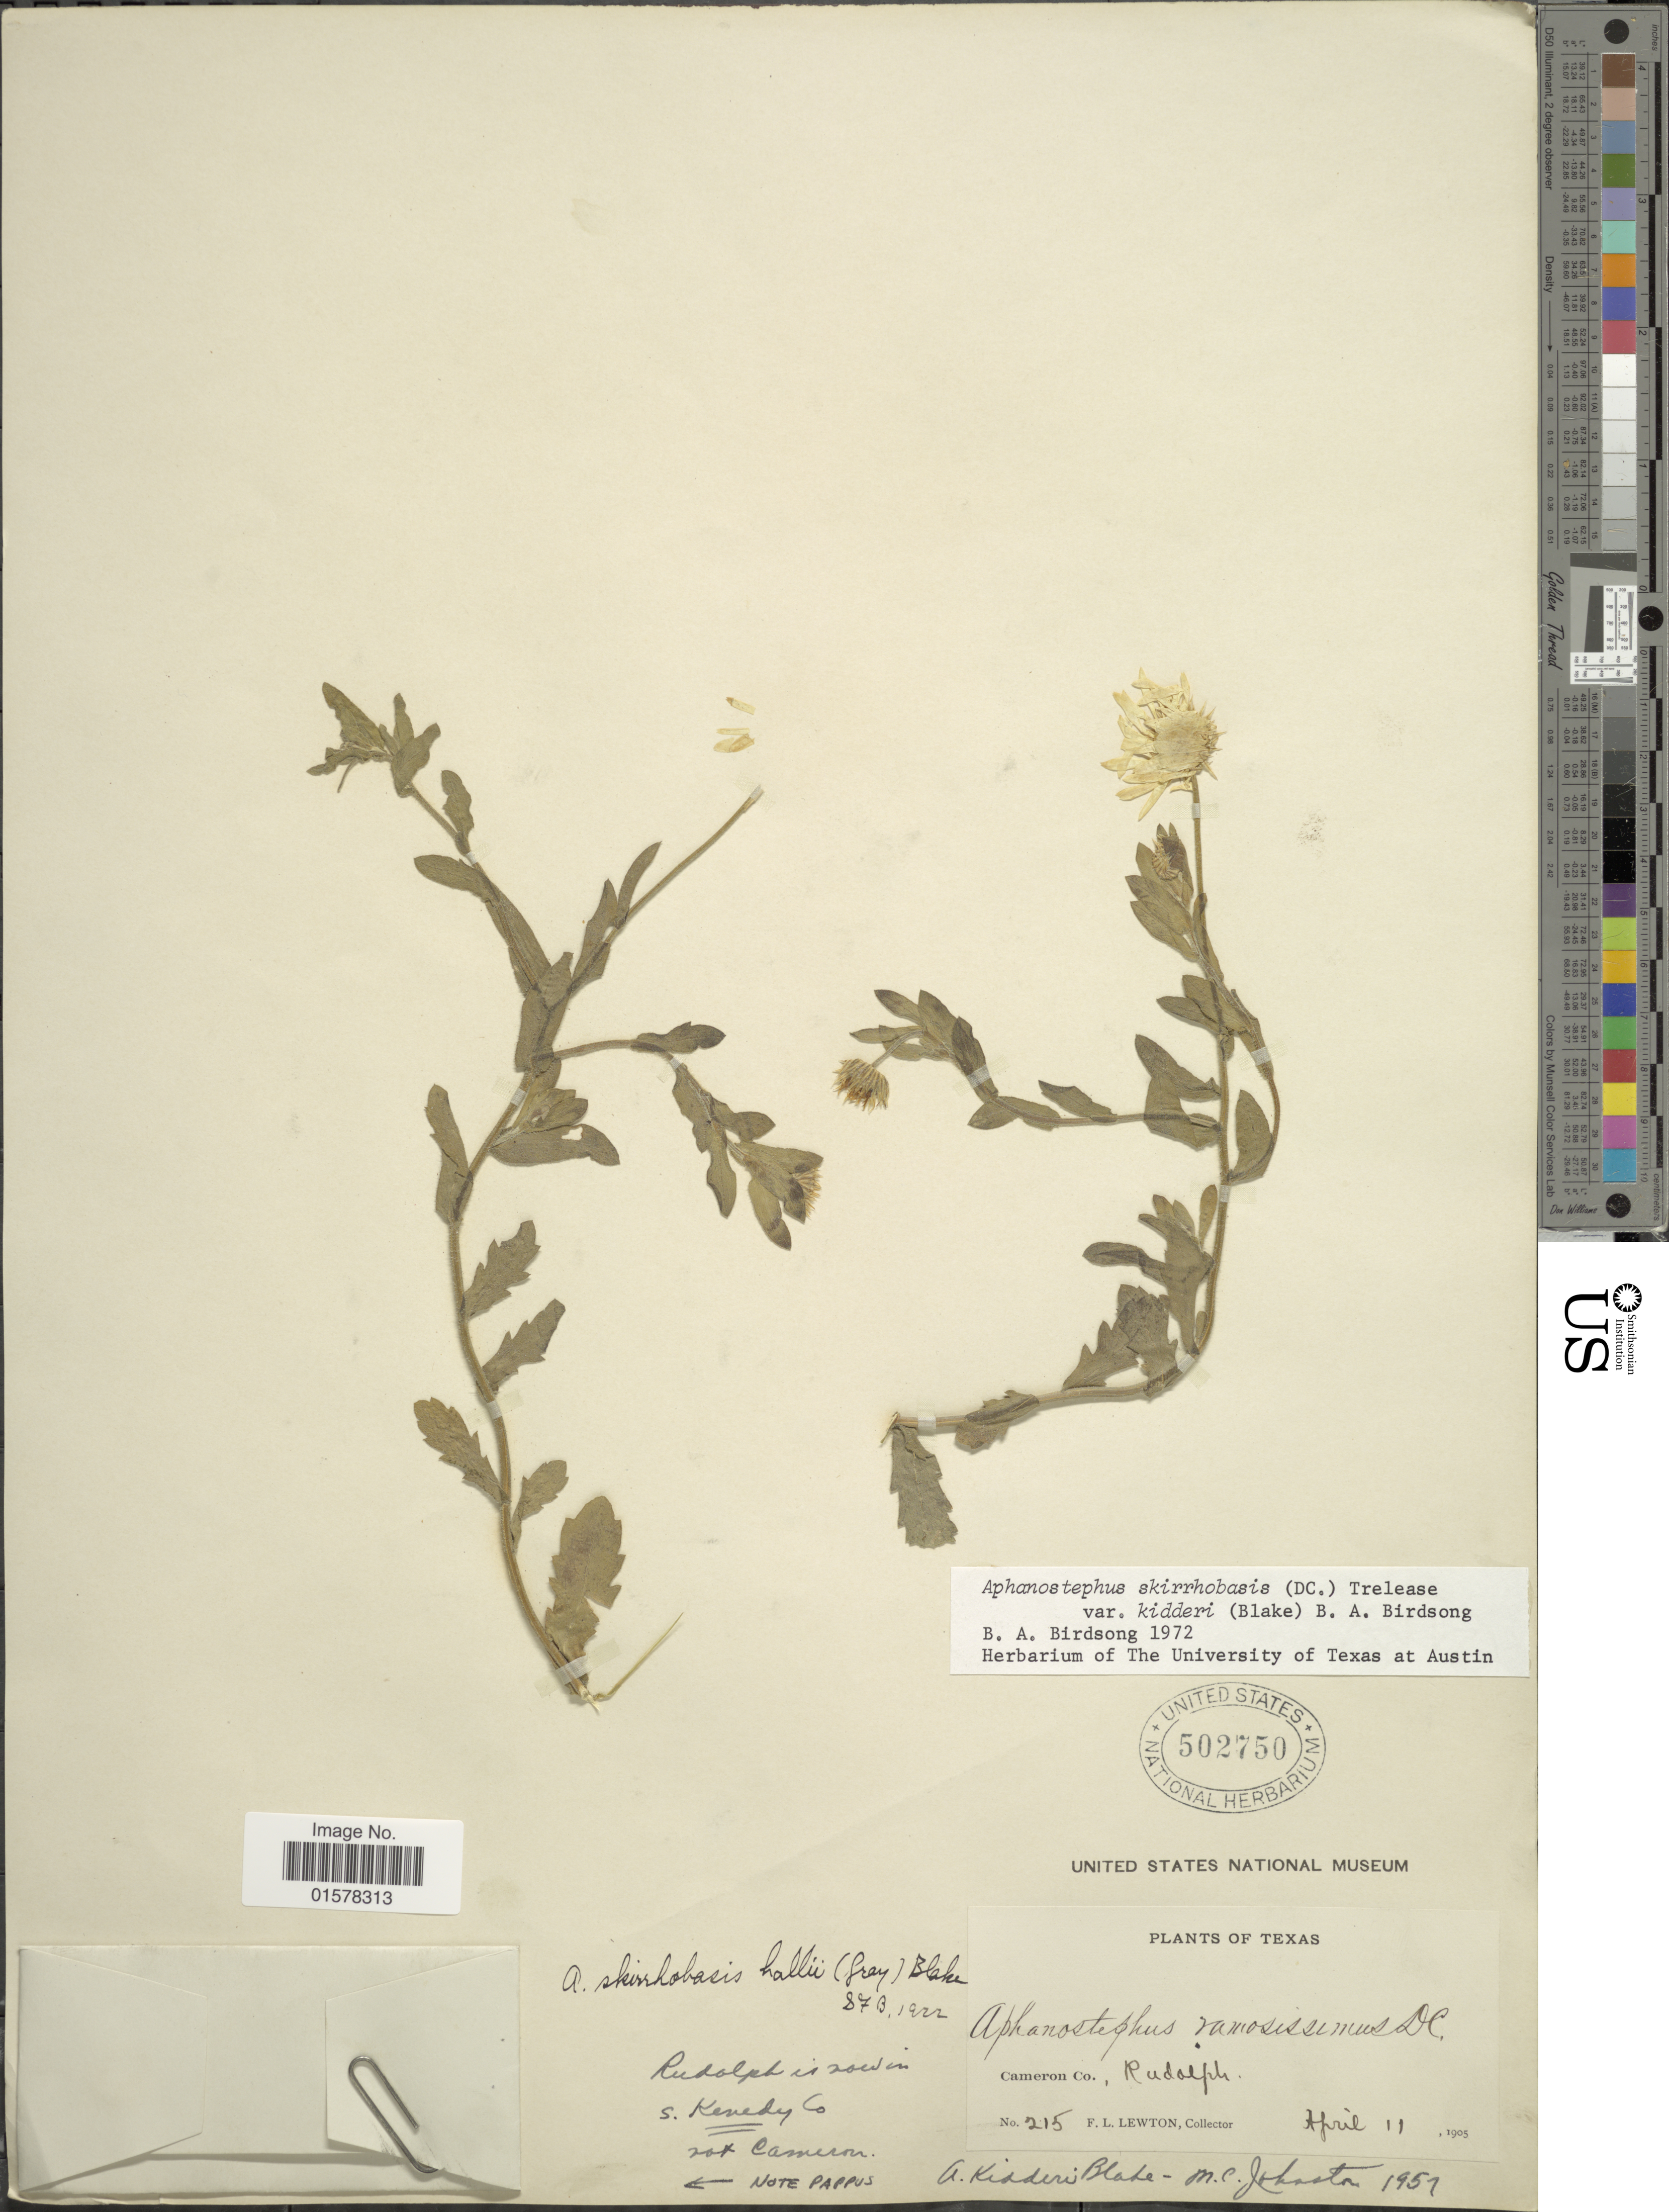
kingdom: Plantae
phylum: Tracheophyta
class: Magnoliopsida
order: Asterales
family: Asteraceae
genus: Aphanostephus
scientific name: Aphanostephus skirrhobasis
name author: (DC.) Trel. ex Coville & Branner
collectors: F. L. Lewton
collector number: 215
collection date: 1905-04-11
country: United States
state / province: Texas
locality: Cameron Co. Rudolph, Texas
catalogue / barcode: US 502750